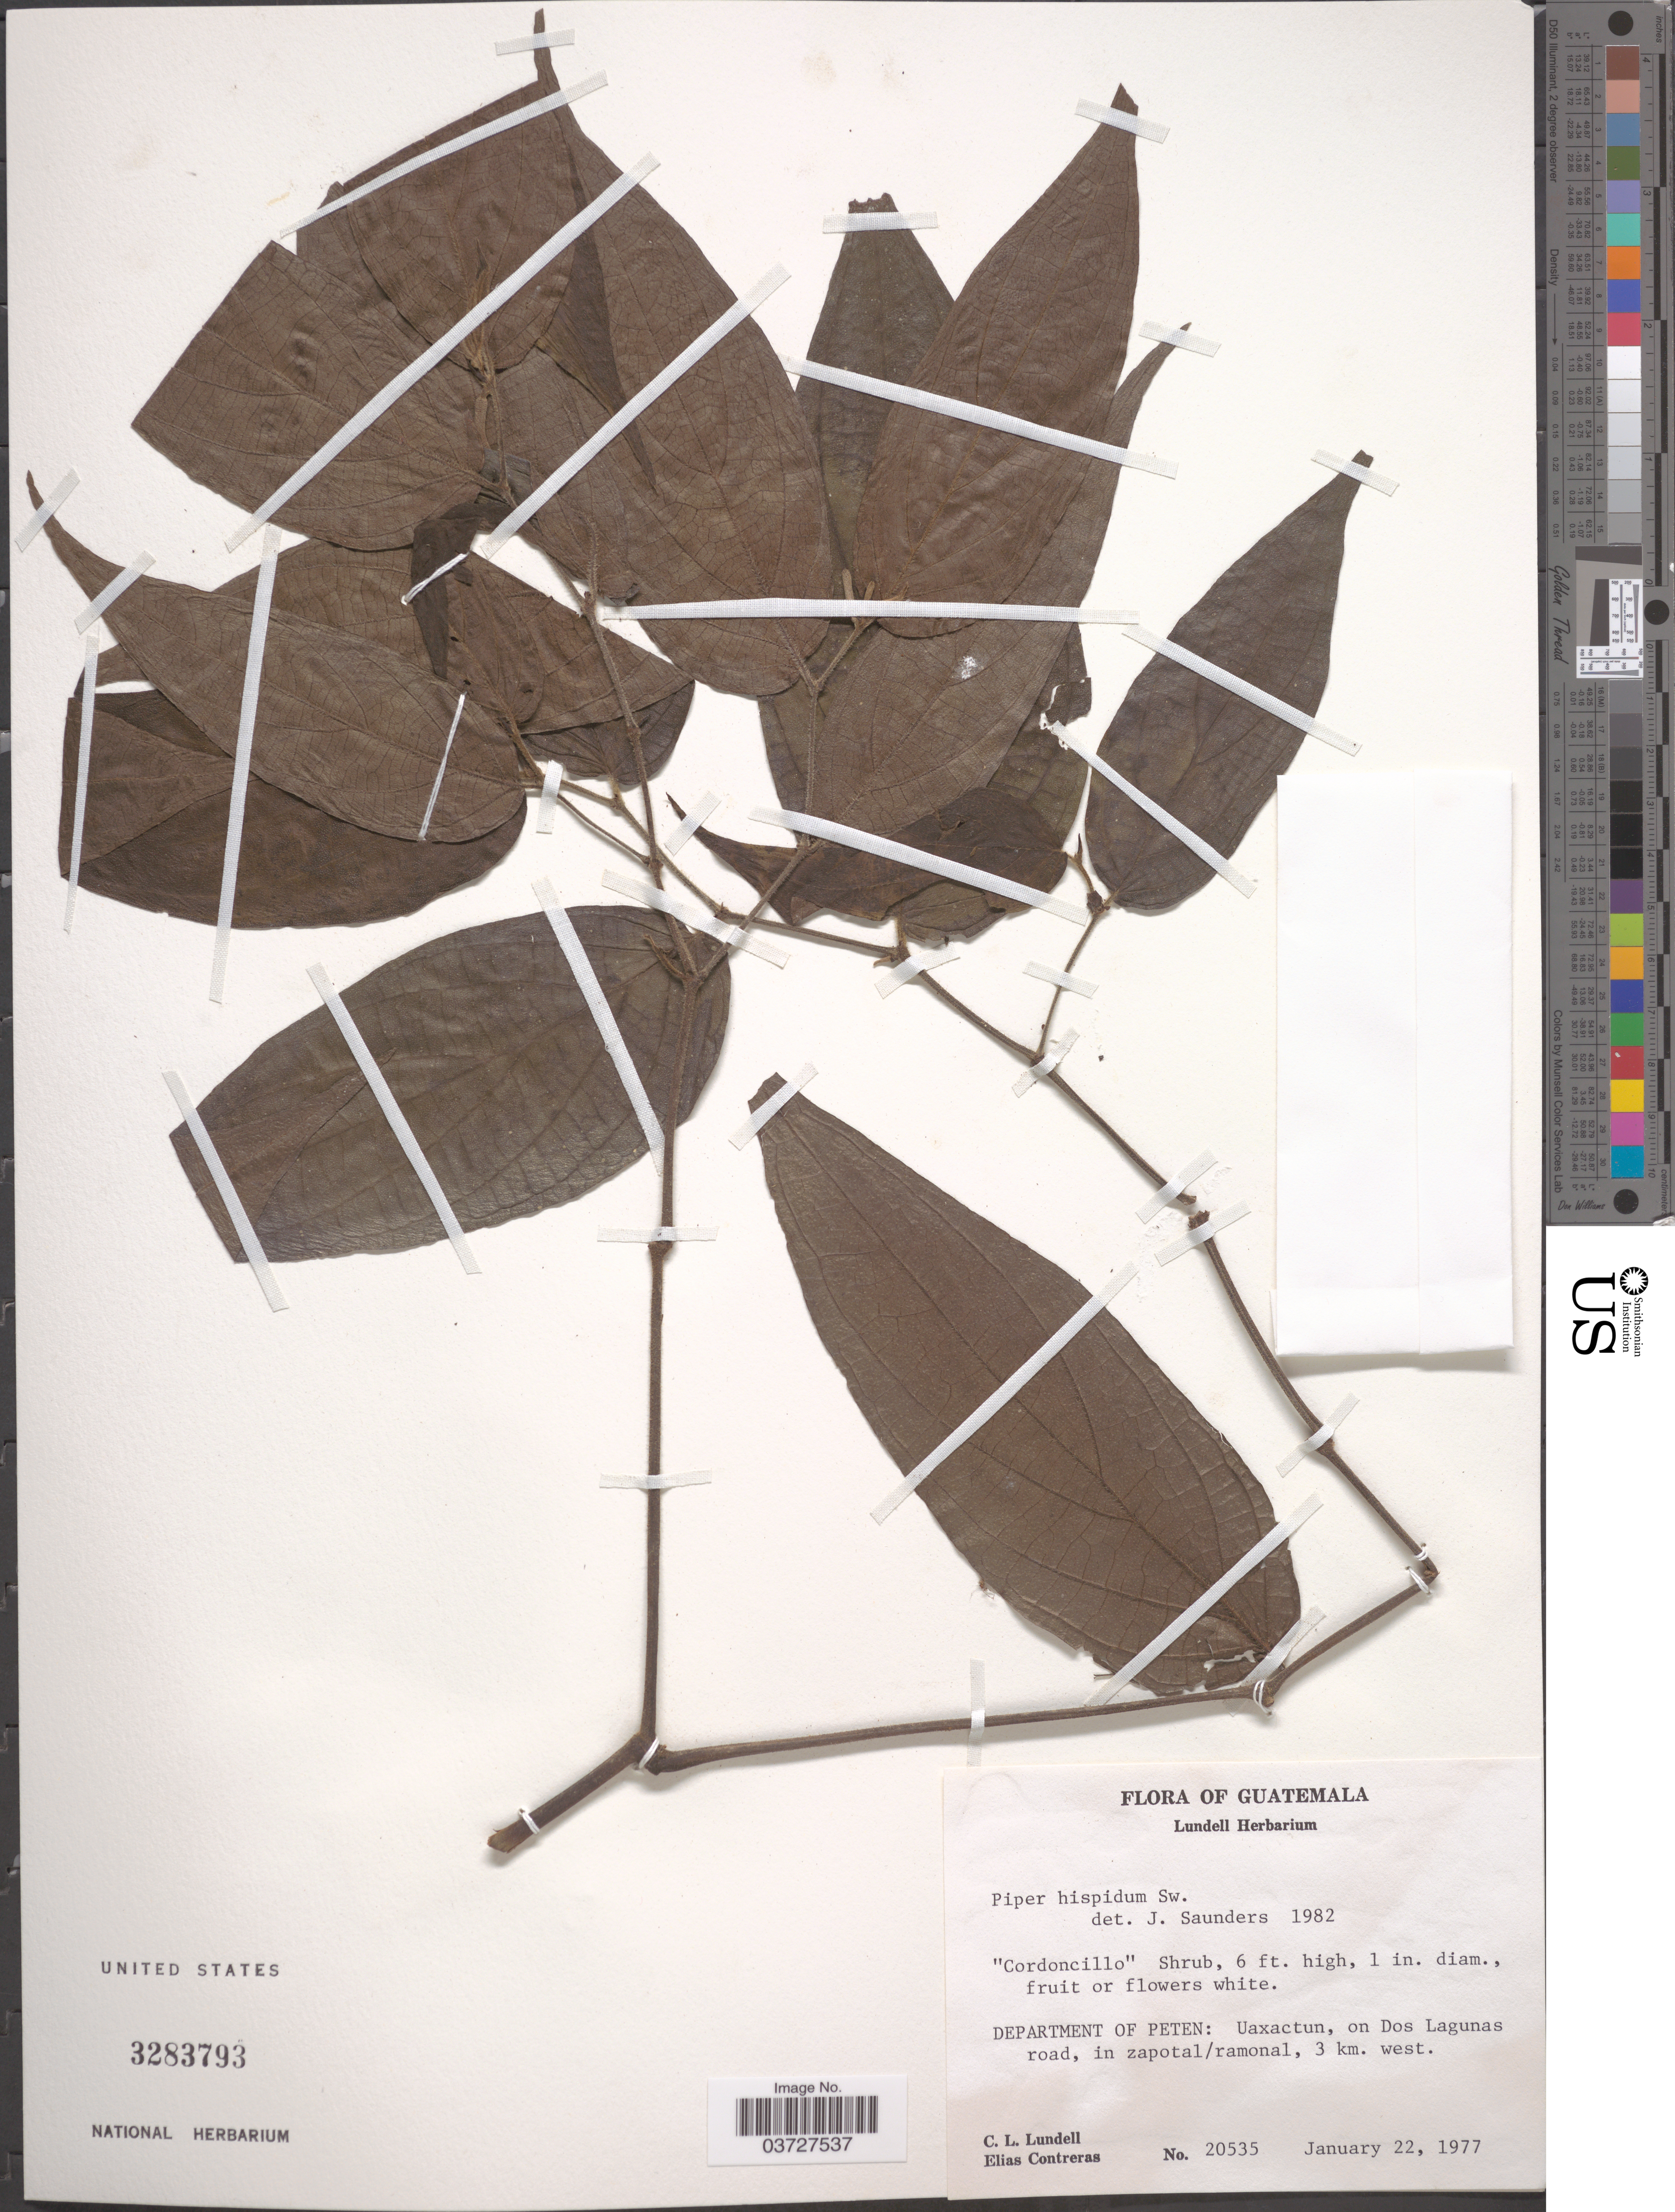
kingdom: Plantae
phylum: Tracheophyta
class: Magnoliopsida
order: Piperales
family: Piperaceae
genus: Piper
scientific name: Piper hispidum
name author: Sw.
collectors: C. L. Lundell & E. Contreras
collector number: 20535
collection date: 1977-01-22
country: Guatemala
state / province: El Peten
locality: Department of Peten: Uaxactun, on Dos Lagunas road, in zapotal/ramonal, 3 km. west.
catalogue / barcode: US 3283793